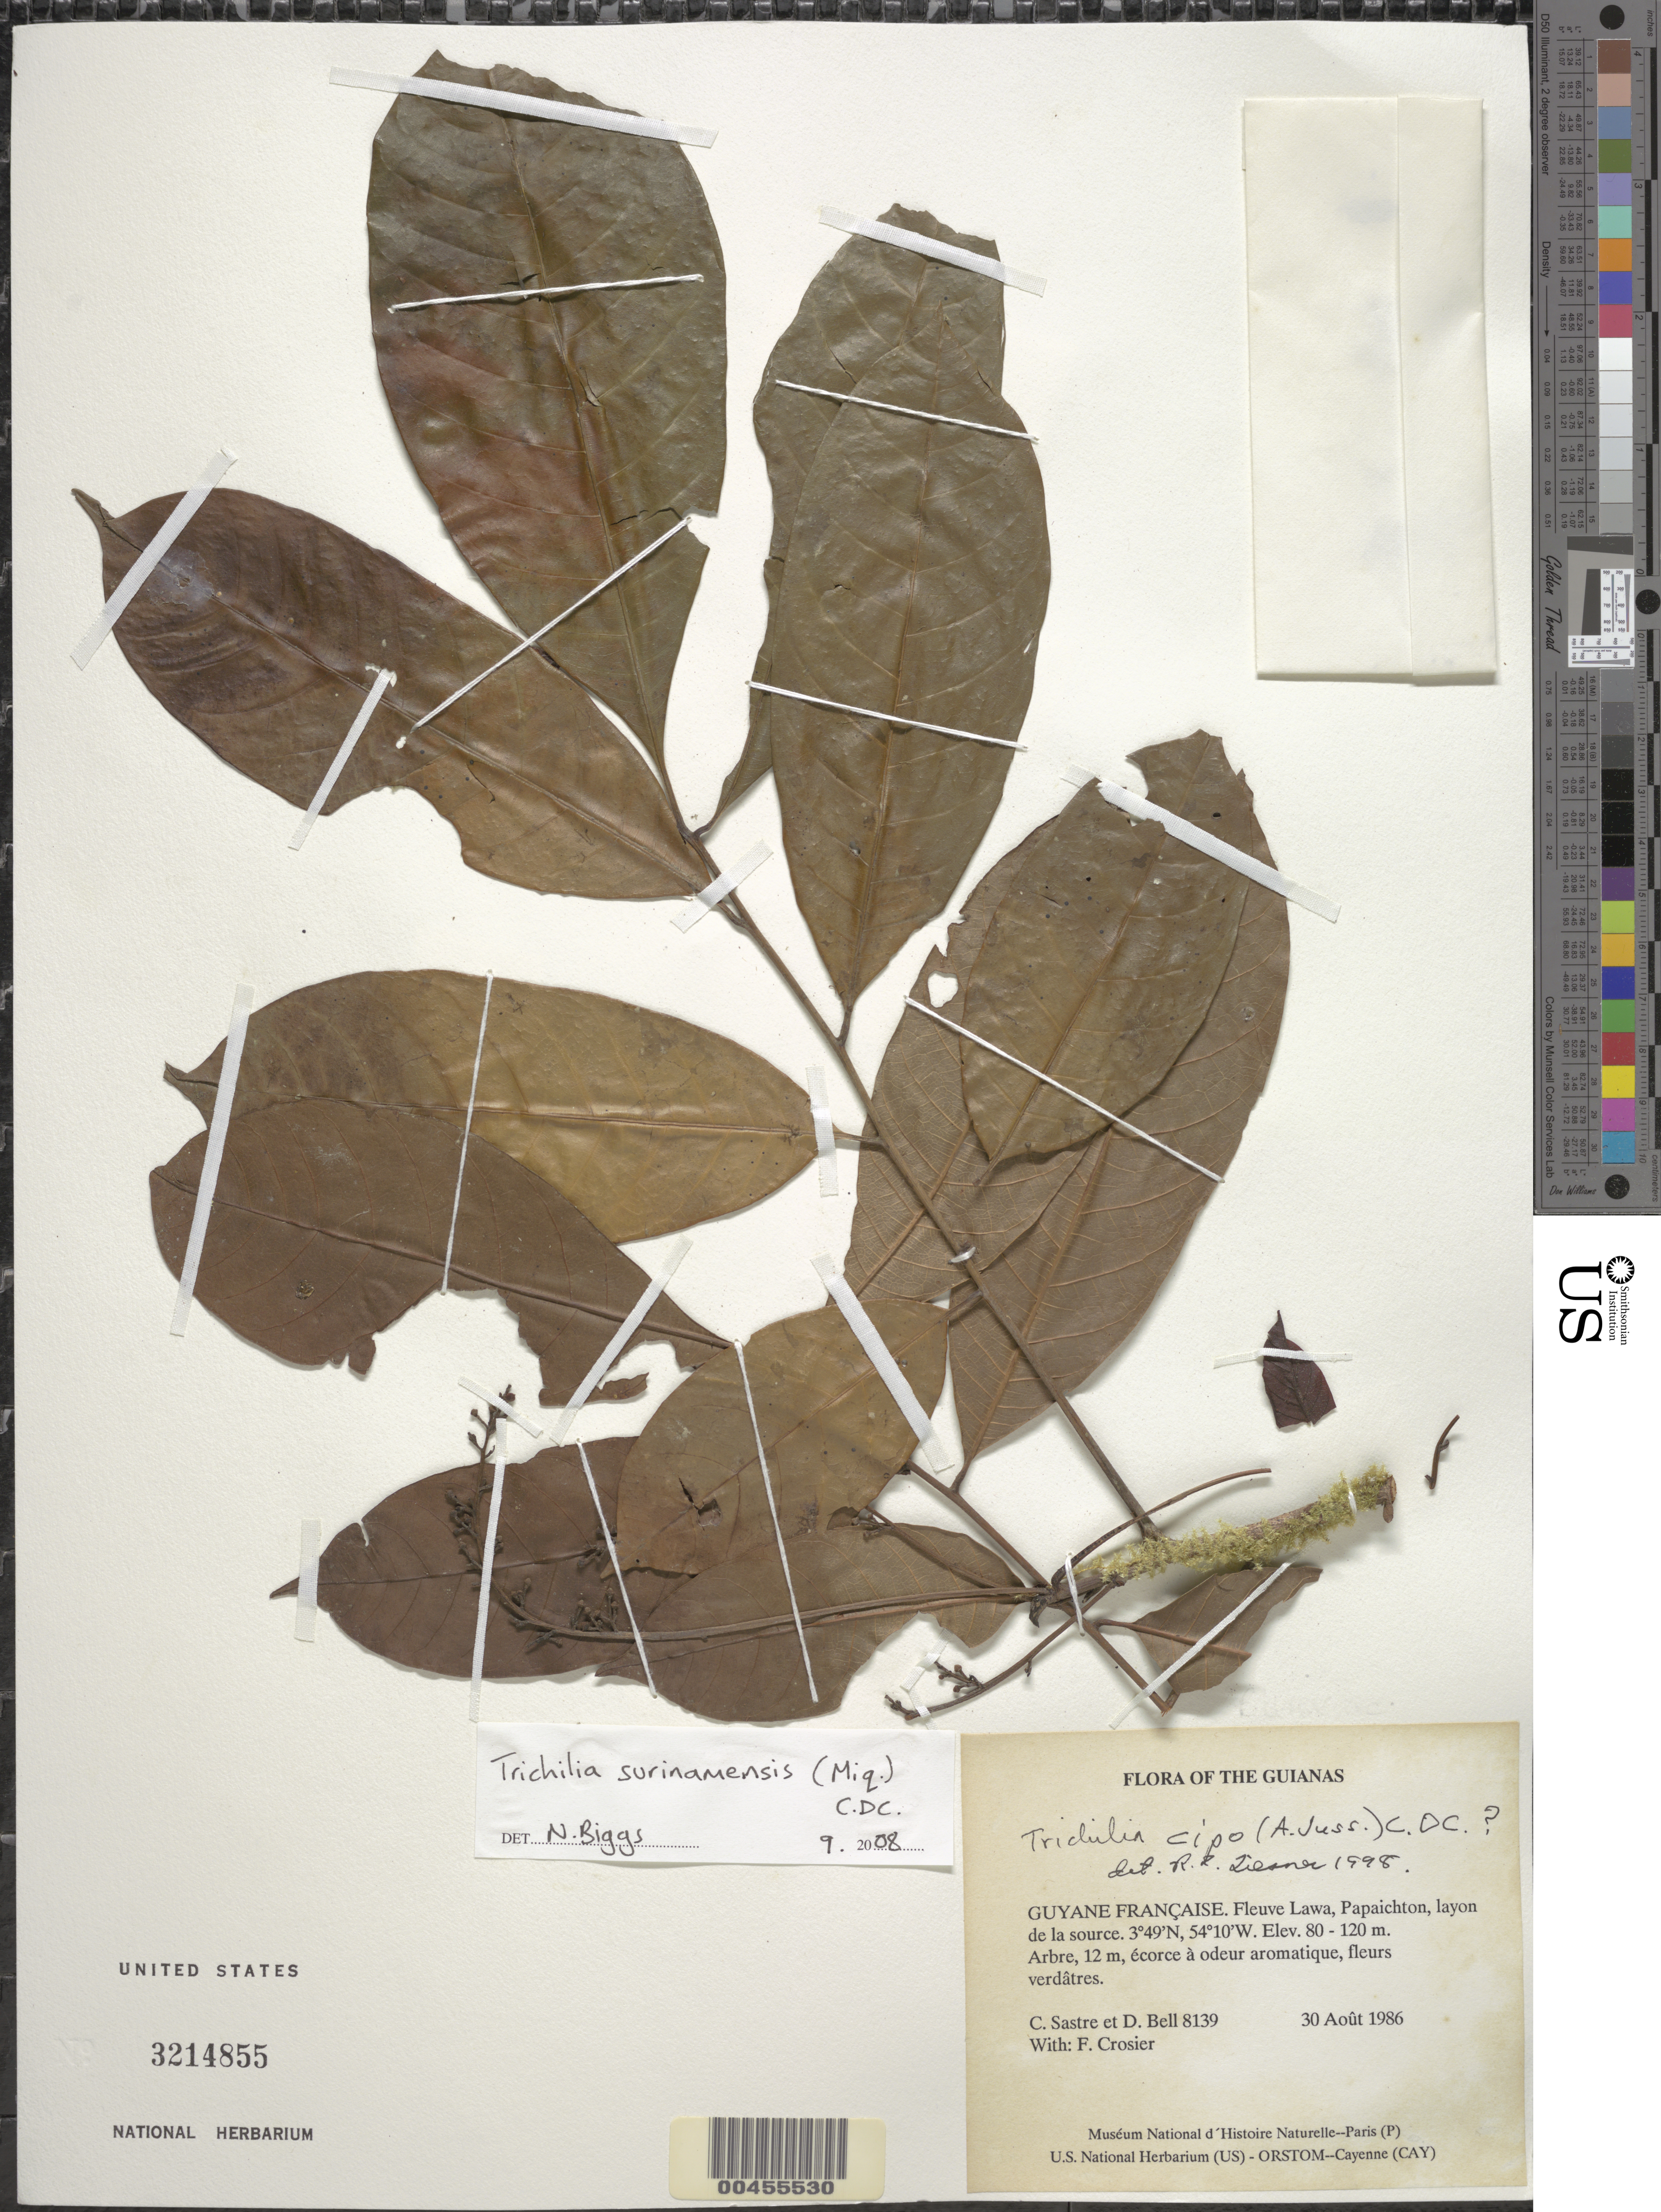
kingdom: Plantae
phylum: Tracheophyta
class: Magnoliopsida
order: Sapindales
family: Meliaceae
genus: Trichilia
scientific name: Trichilia surinamensis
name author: (Miq.) C. DC.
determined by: Biggs, N.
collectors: C. H. L. Sastre, D. A. Bell & F. Crozier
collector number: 8139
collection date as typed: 30 August 1986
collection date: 1986-08-30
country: French Guiana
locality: Fleuve Lawa, Papaichton, layon de la source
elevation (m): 80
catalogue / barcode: US 3214855